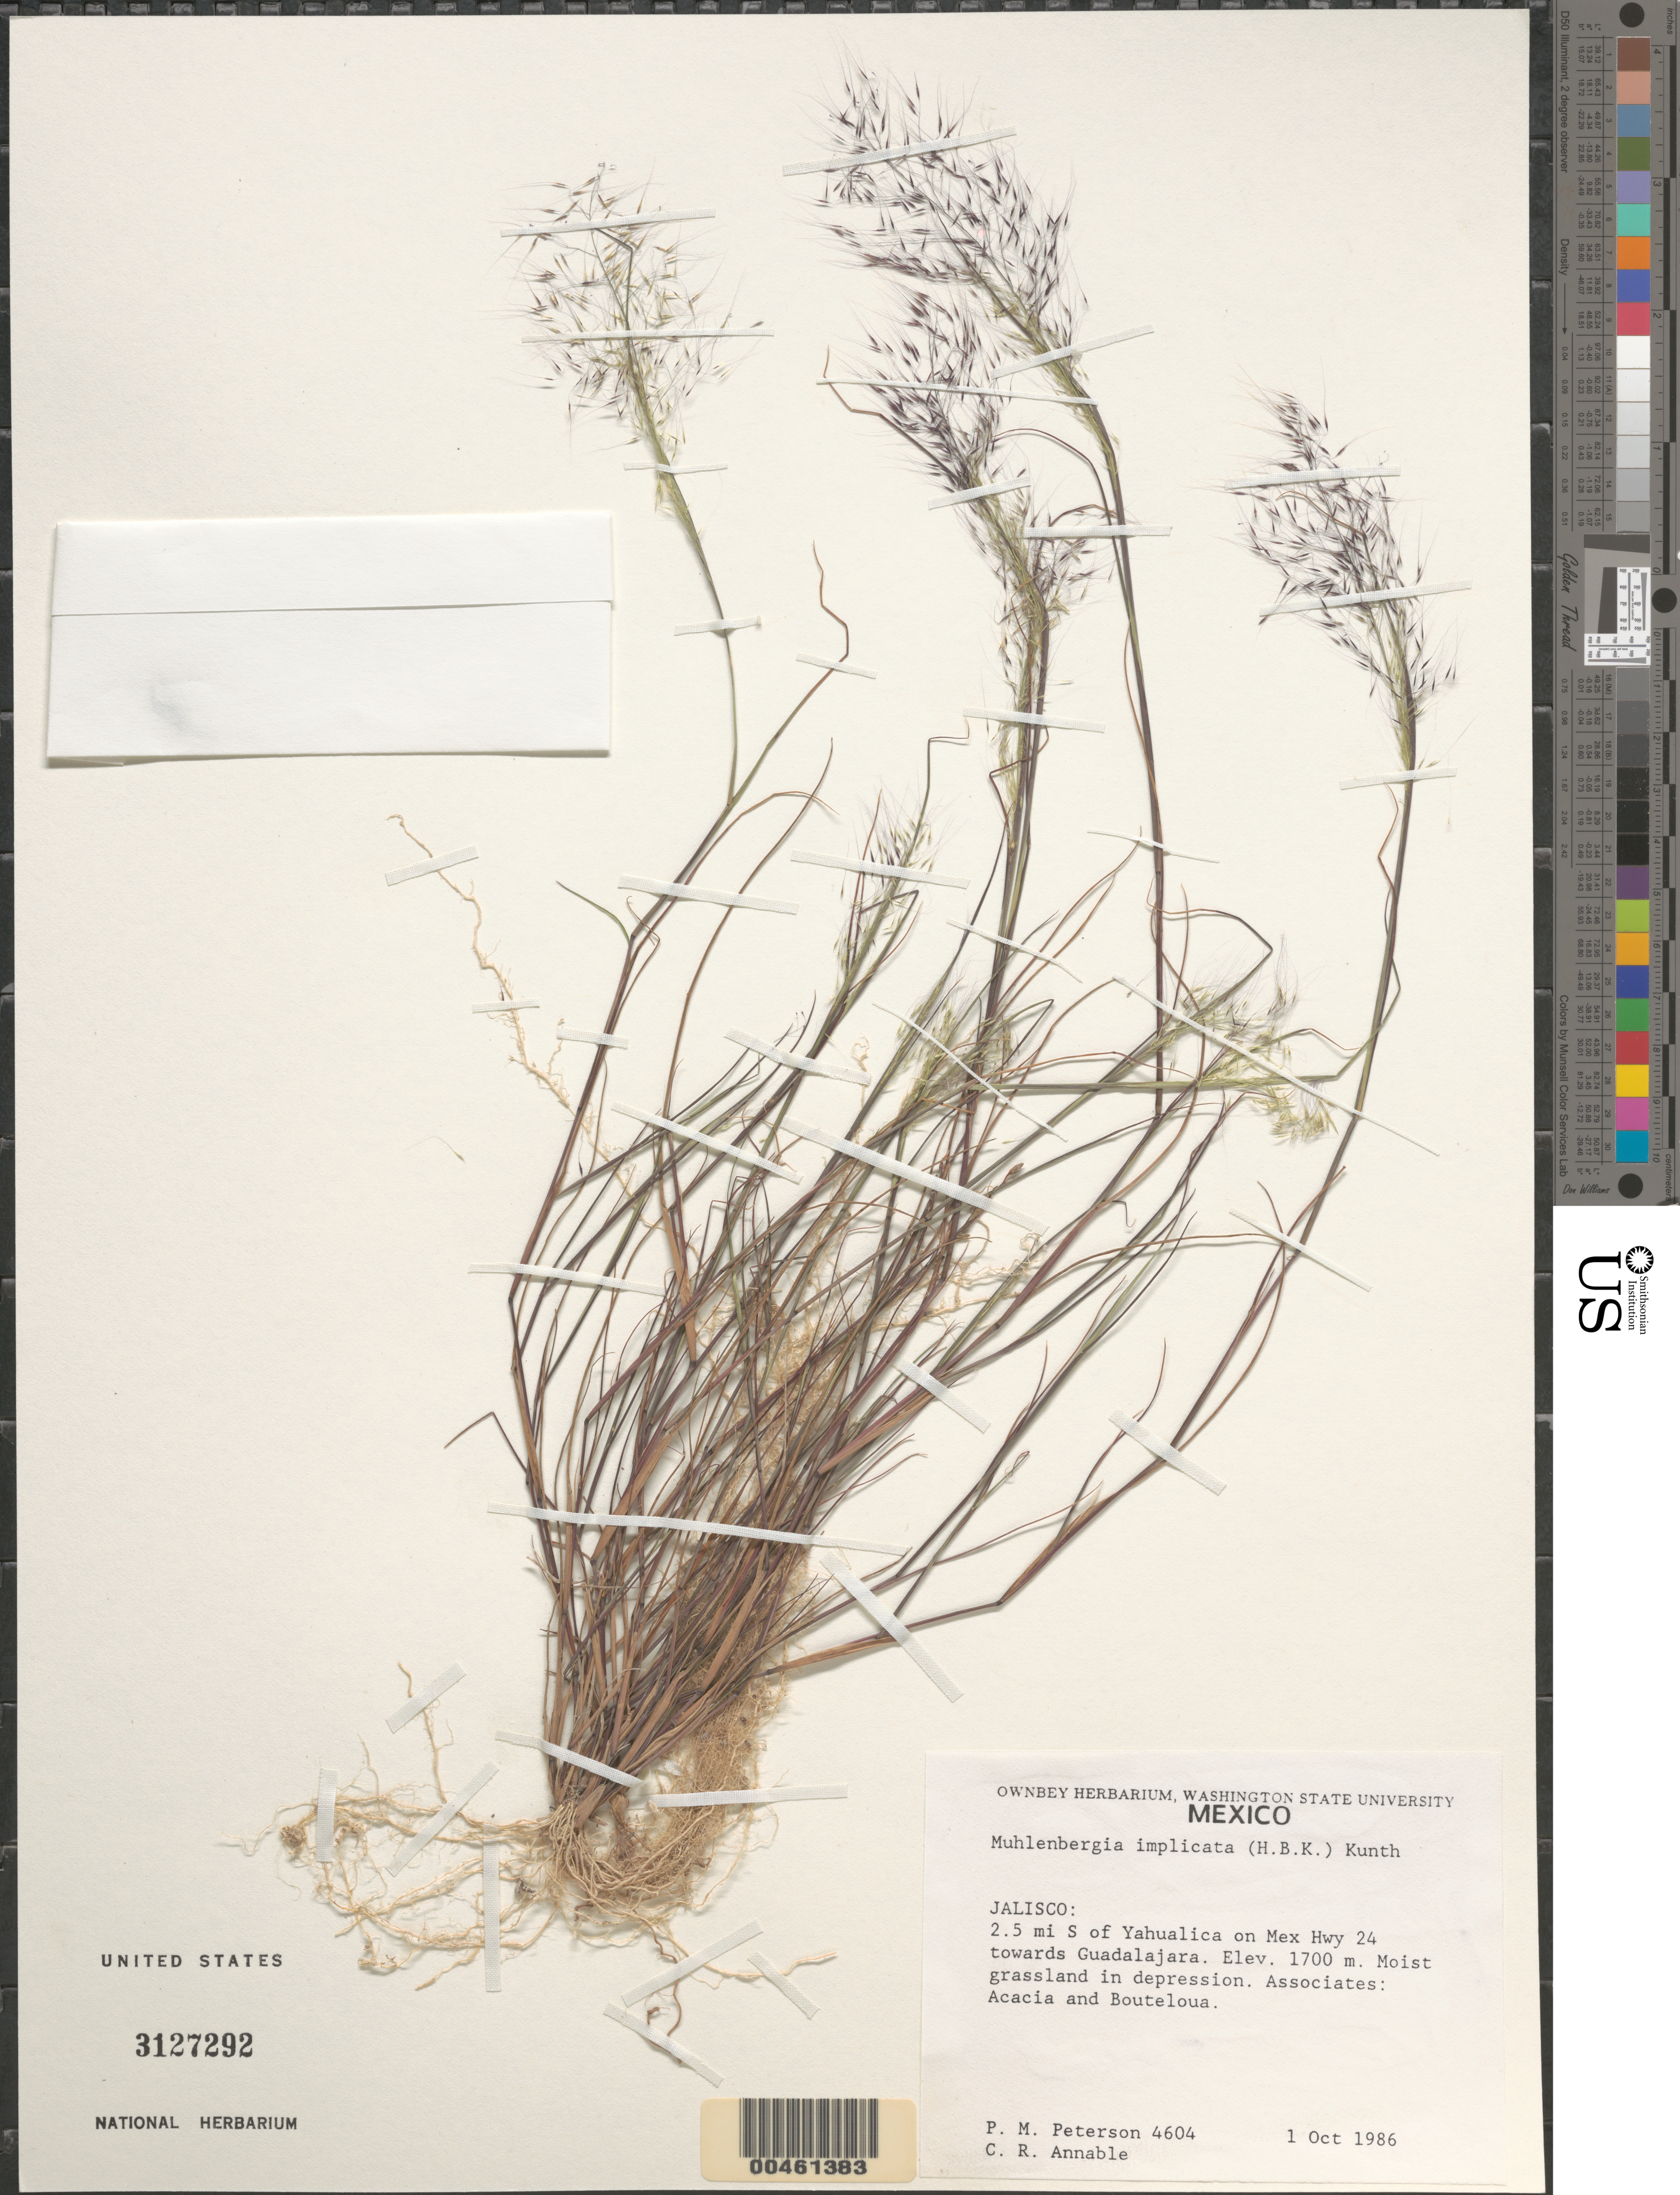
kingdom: Plantae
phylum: Tracheophyta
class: Liliopsida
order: Poales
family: Poaceae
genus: Muhlenbergia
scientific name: Muhlenbergia implicata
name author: (Kunth) Trin.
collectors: P. M. Peterson & C. R. Annable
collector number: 04604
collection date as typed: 01 Oct 1986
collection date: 1986-10-01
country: Mexico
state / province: Jalisco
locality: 2.5 miles S of Yahualica on Mex 24 towards Guadalajara.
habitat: Moist grassland in depression. Associated with Acacia and Bouteloua.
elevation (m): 1700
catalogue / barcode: US 3127292